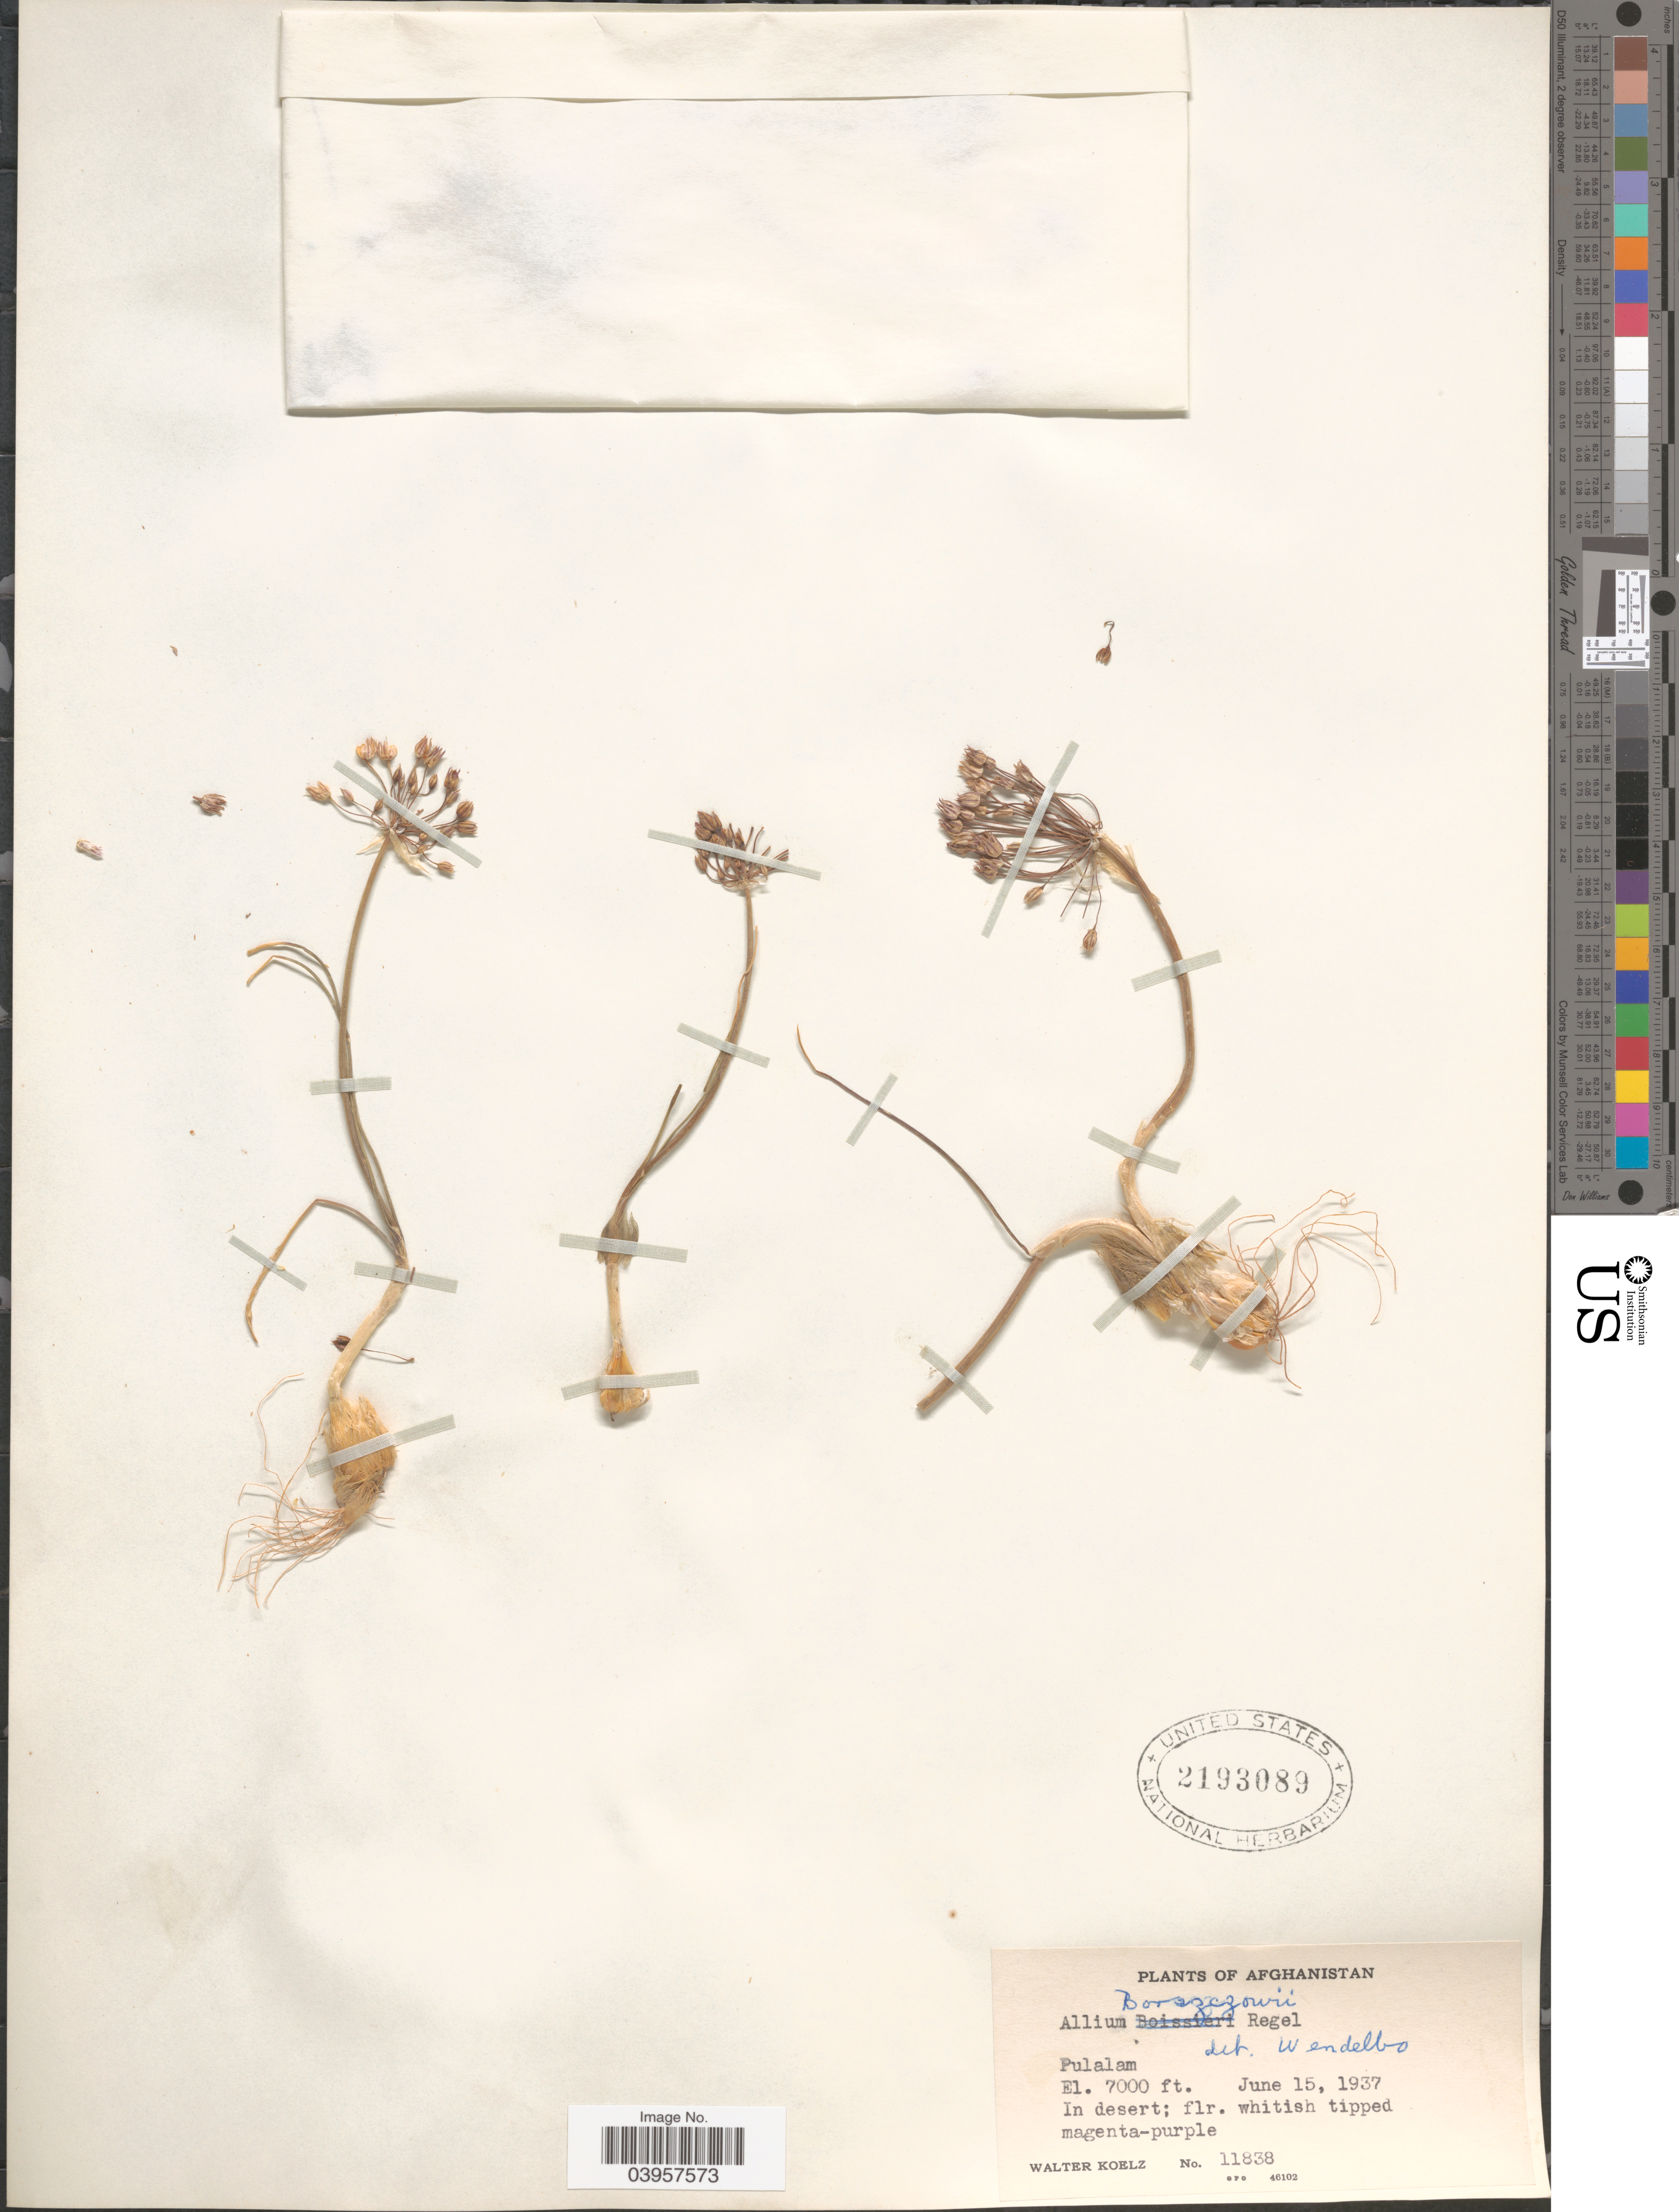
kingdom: Plantae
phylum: Tracheophyta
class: Liliopsida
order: Asparagales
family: Amaryllidaceae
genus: Allium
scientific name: Allium borszczowii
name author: Regel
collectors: W. N. Koelz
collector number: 11838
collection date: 1937-06-15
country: Afghanistan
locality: Pulalam.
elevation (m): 2134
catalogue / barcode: US 2193089